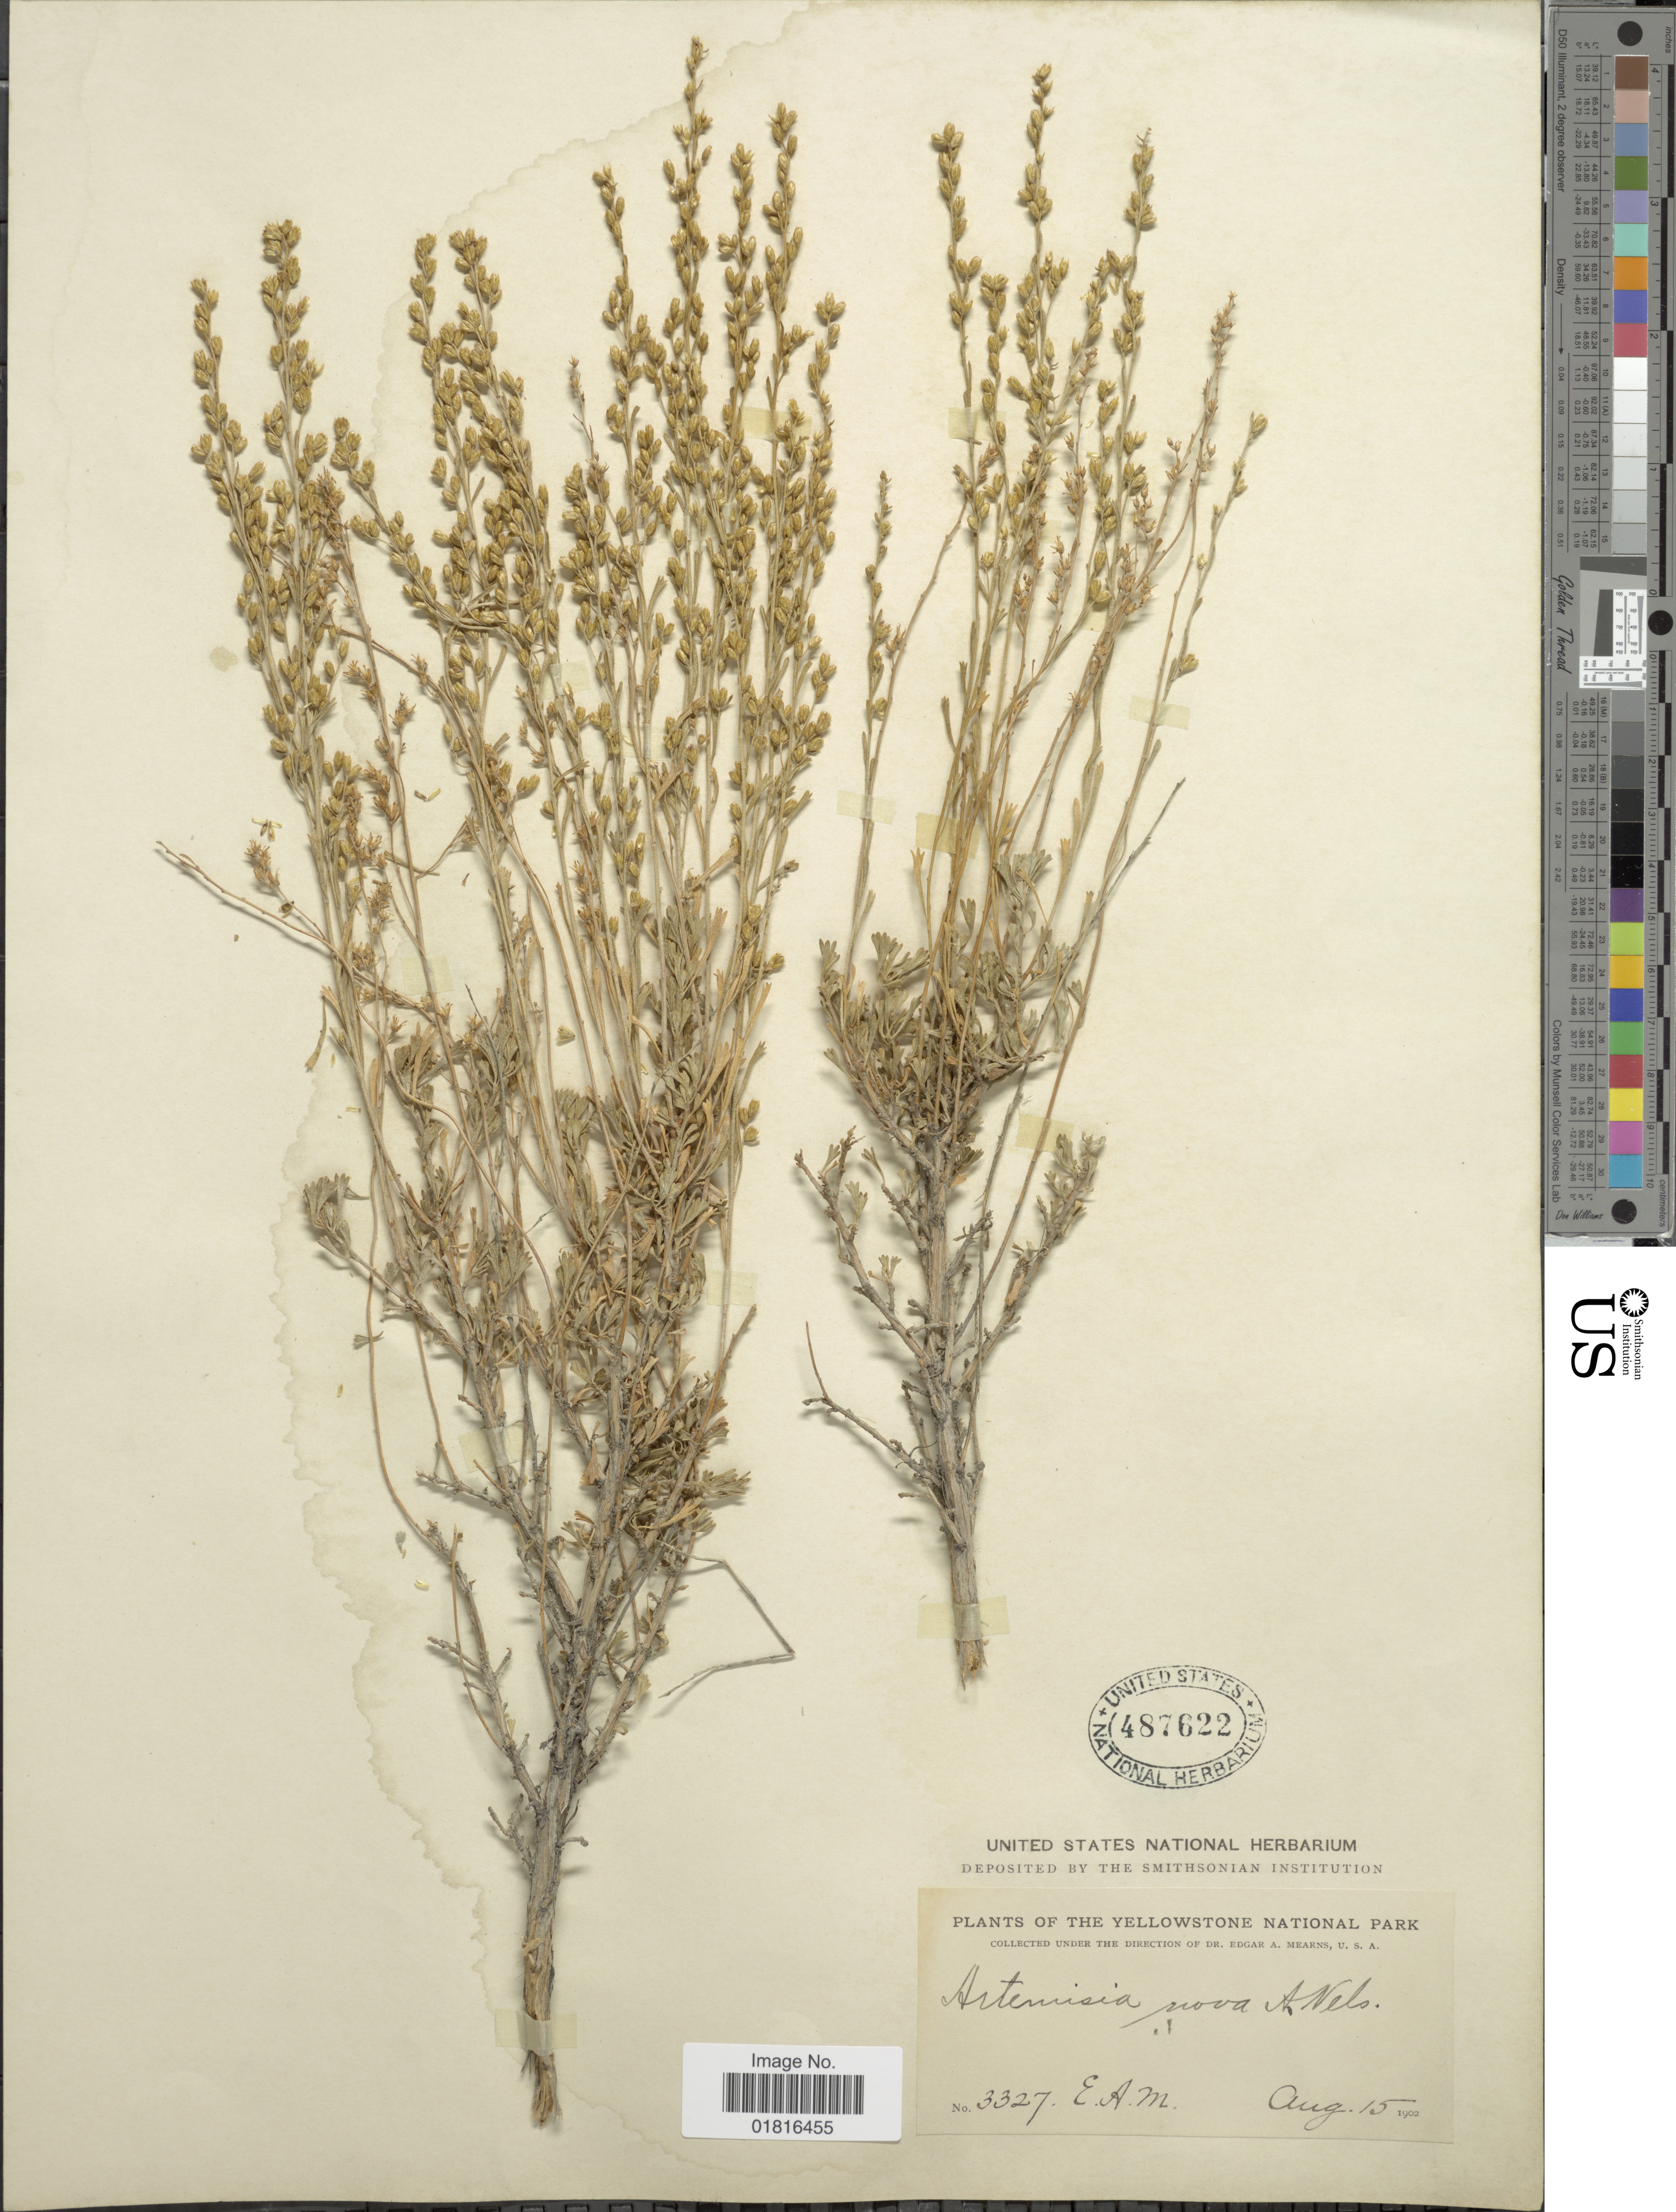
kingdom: Plantae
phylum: Tracheophyta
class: Magnoliopsida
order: Asterales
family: Asteraceae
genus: Artemisia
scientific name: Artemisia nova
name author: A. Nelson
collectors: E. A. Mearns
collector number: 3327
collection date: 1902-08-15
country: United States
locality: The Yellowstone National Park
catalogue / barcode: US 487622